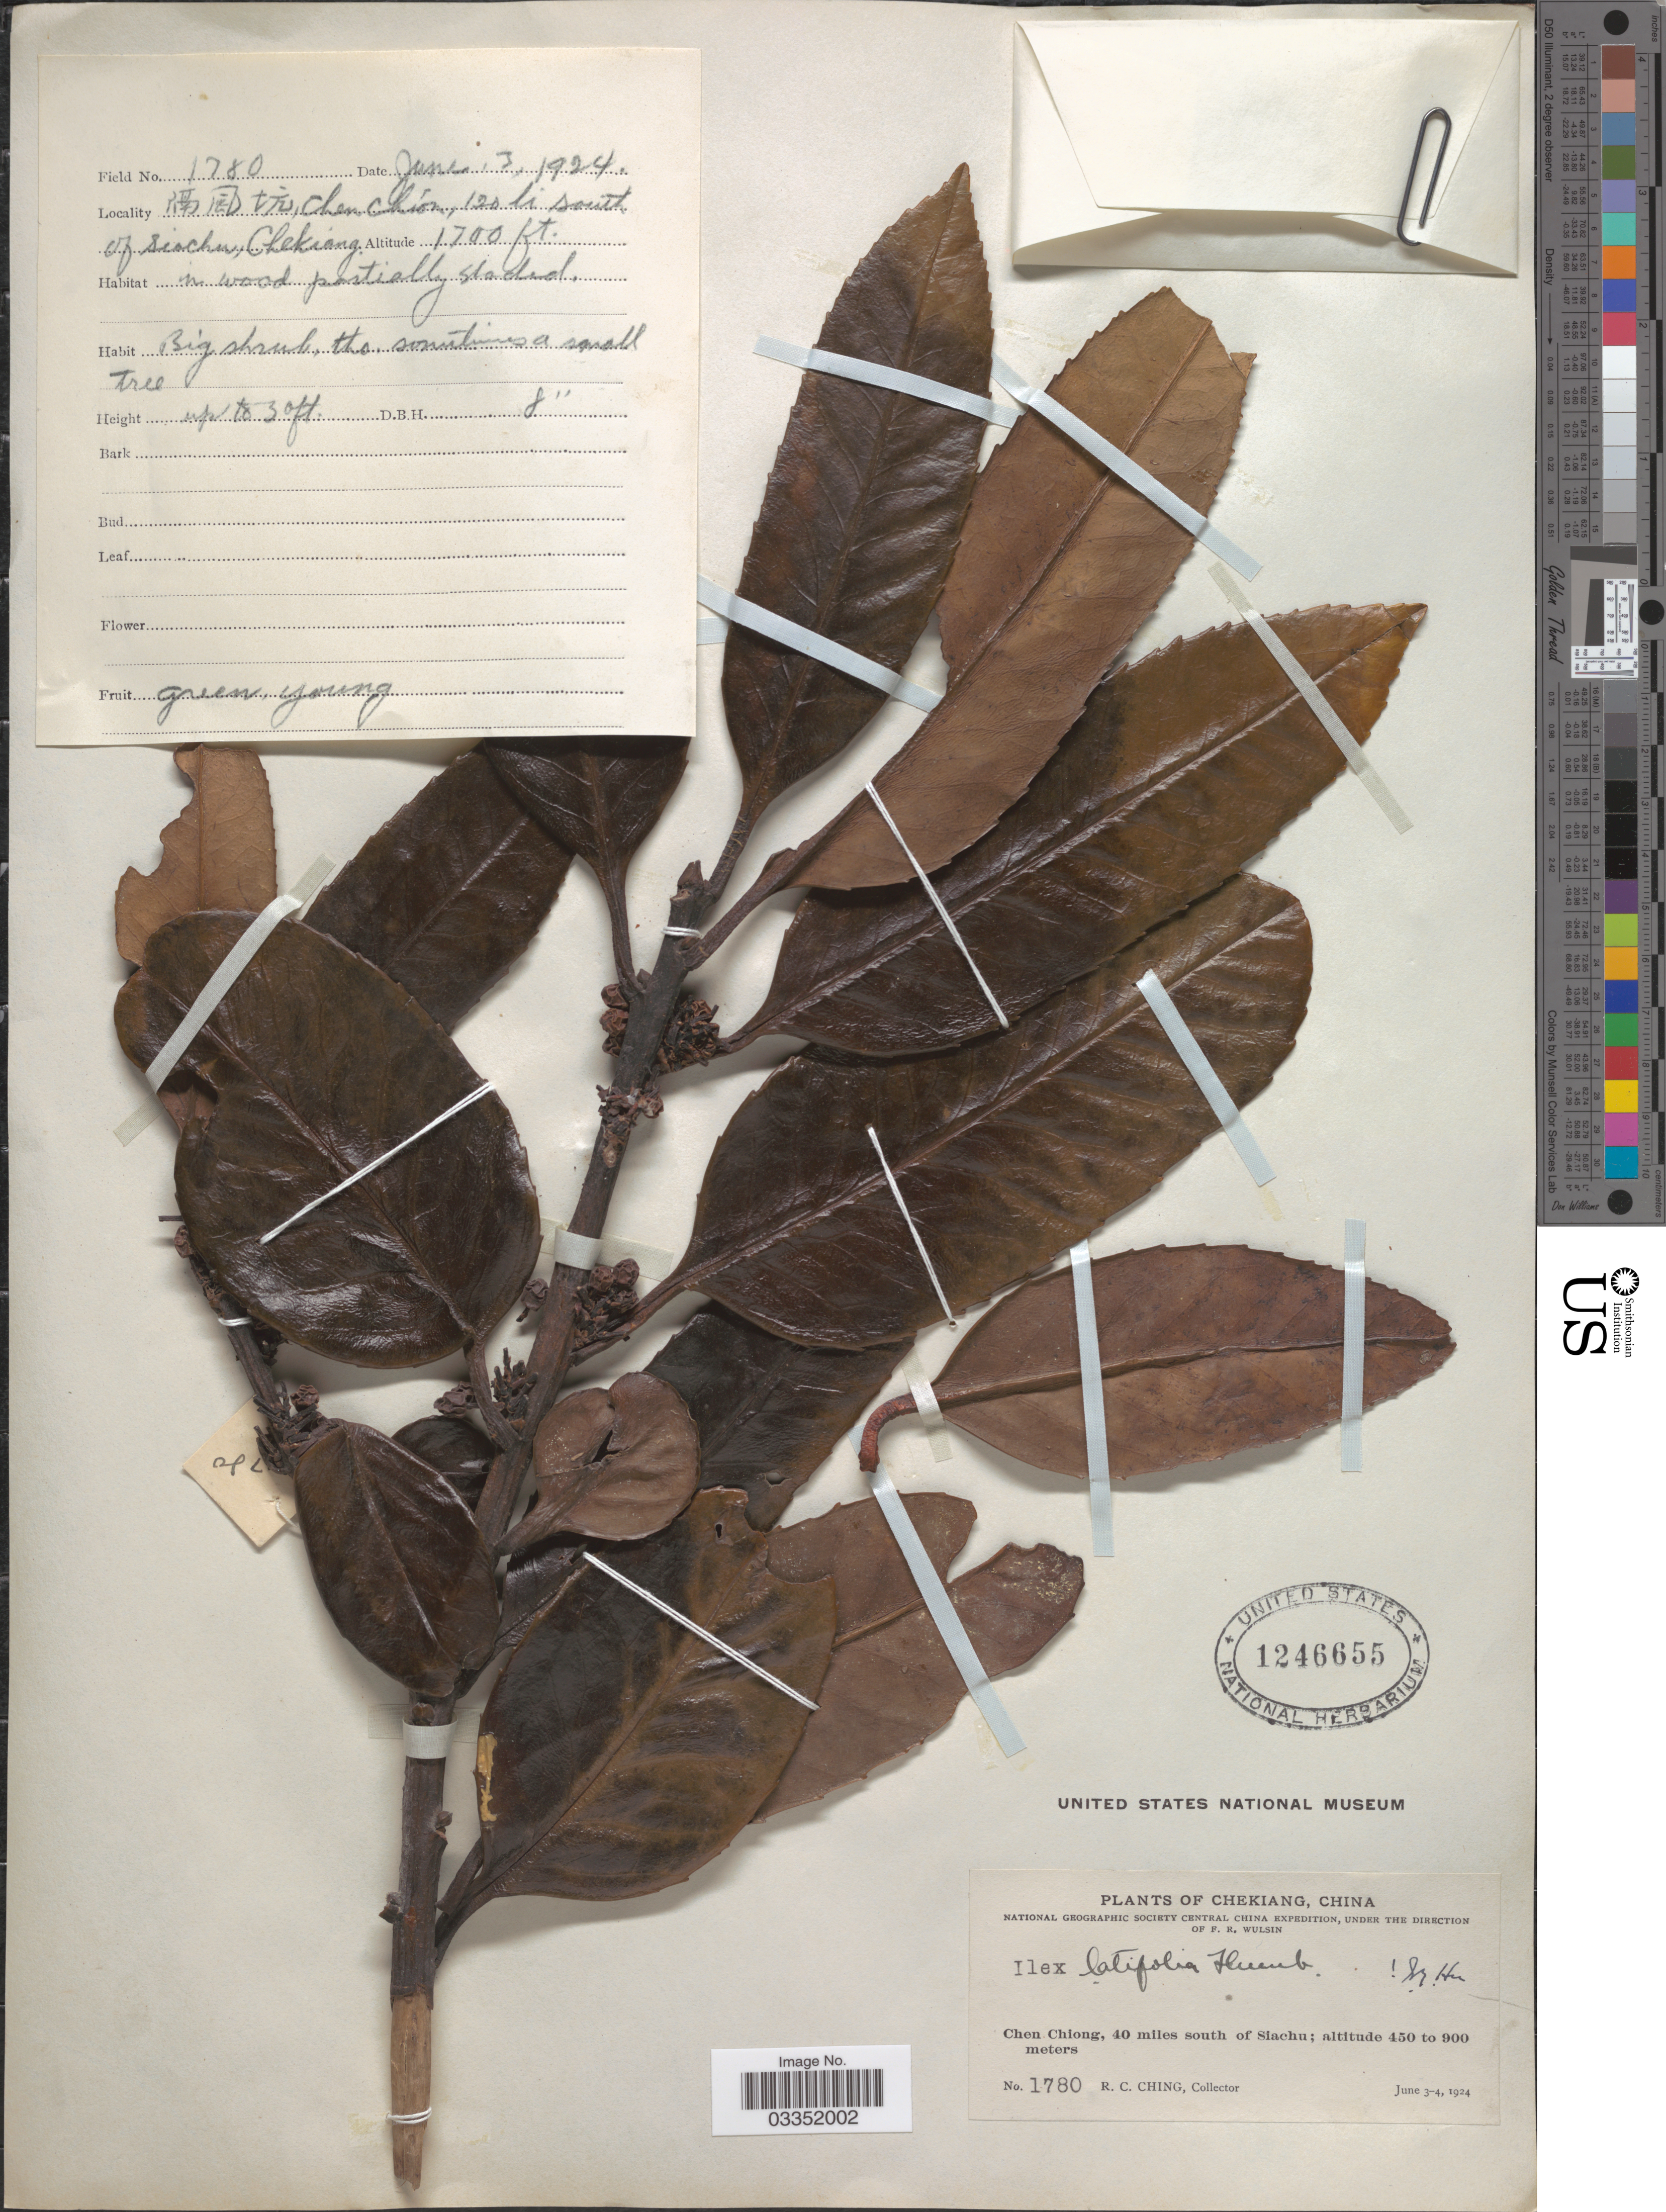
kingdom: Plantae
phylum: Tracheophyta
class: Magnoliopsida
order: Aquifoliales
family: Aquifoliaceae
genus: Ilex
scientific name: Ilex latifolia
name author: Thunb.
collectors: R. C. Ching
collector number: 1780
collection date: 1924-06-03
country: China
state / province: Zhejiang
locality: Chekiang. Chen Chiong, 40 miles south of Slachu.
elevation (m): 518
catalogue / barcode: US 1246655